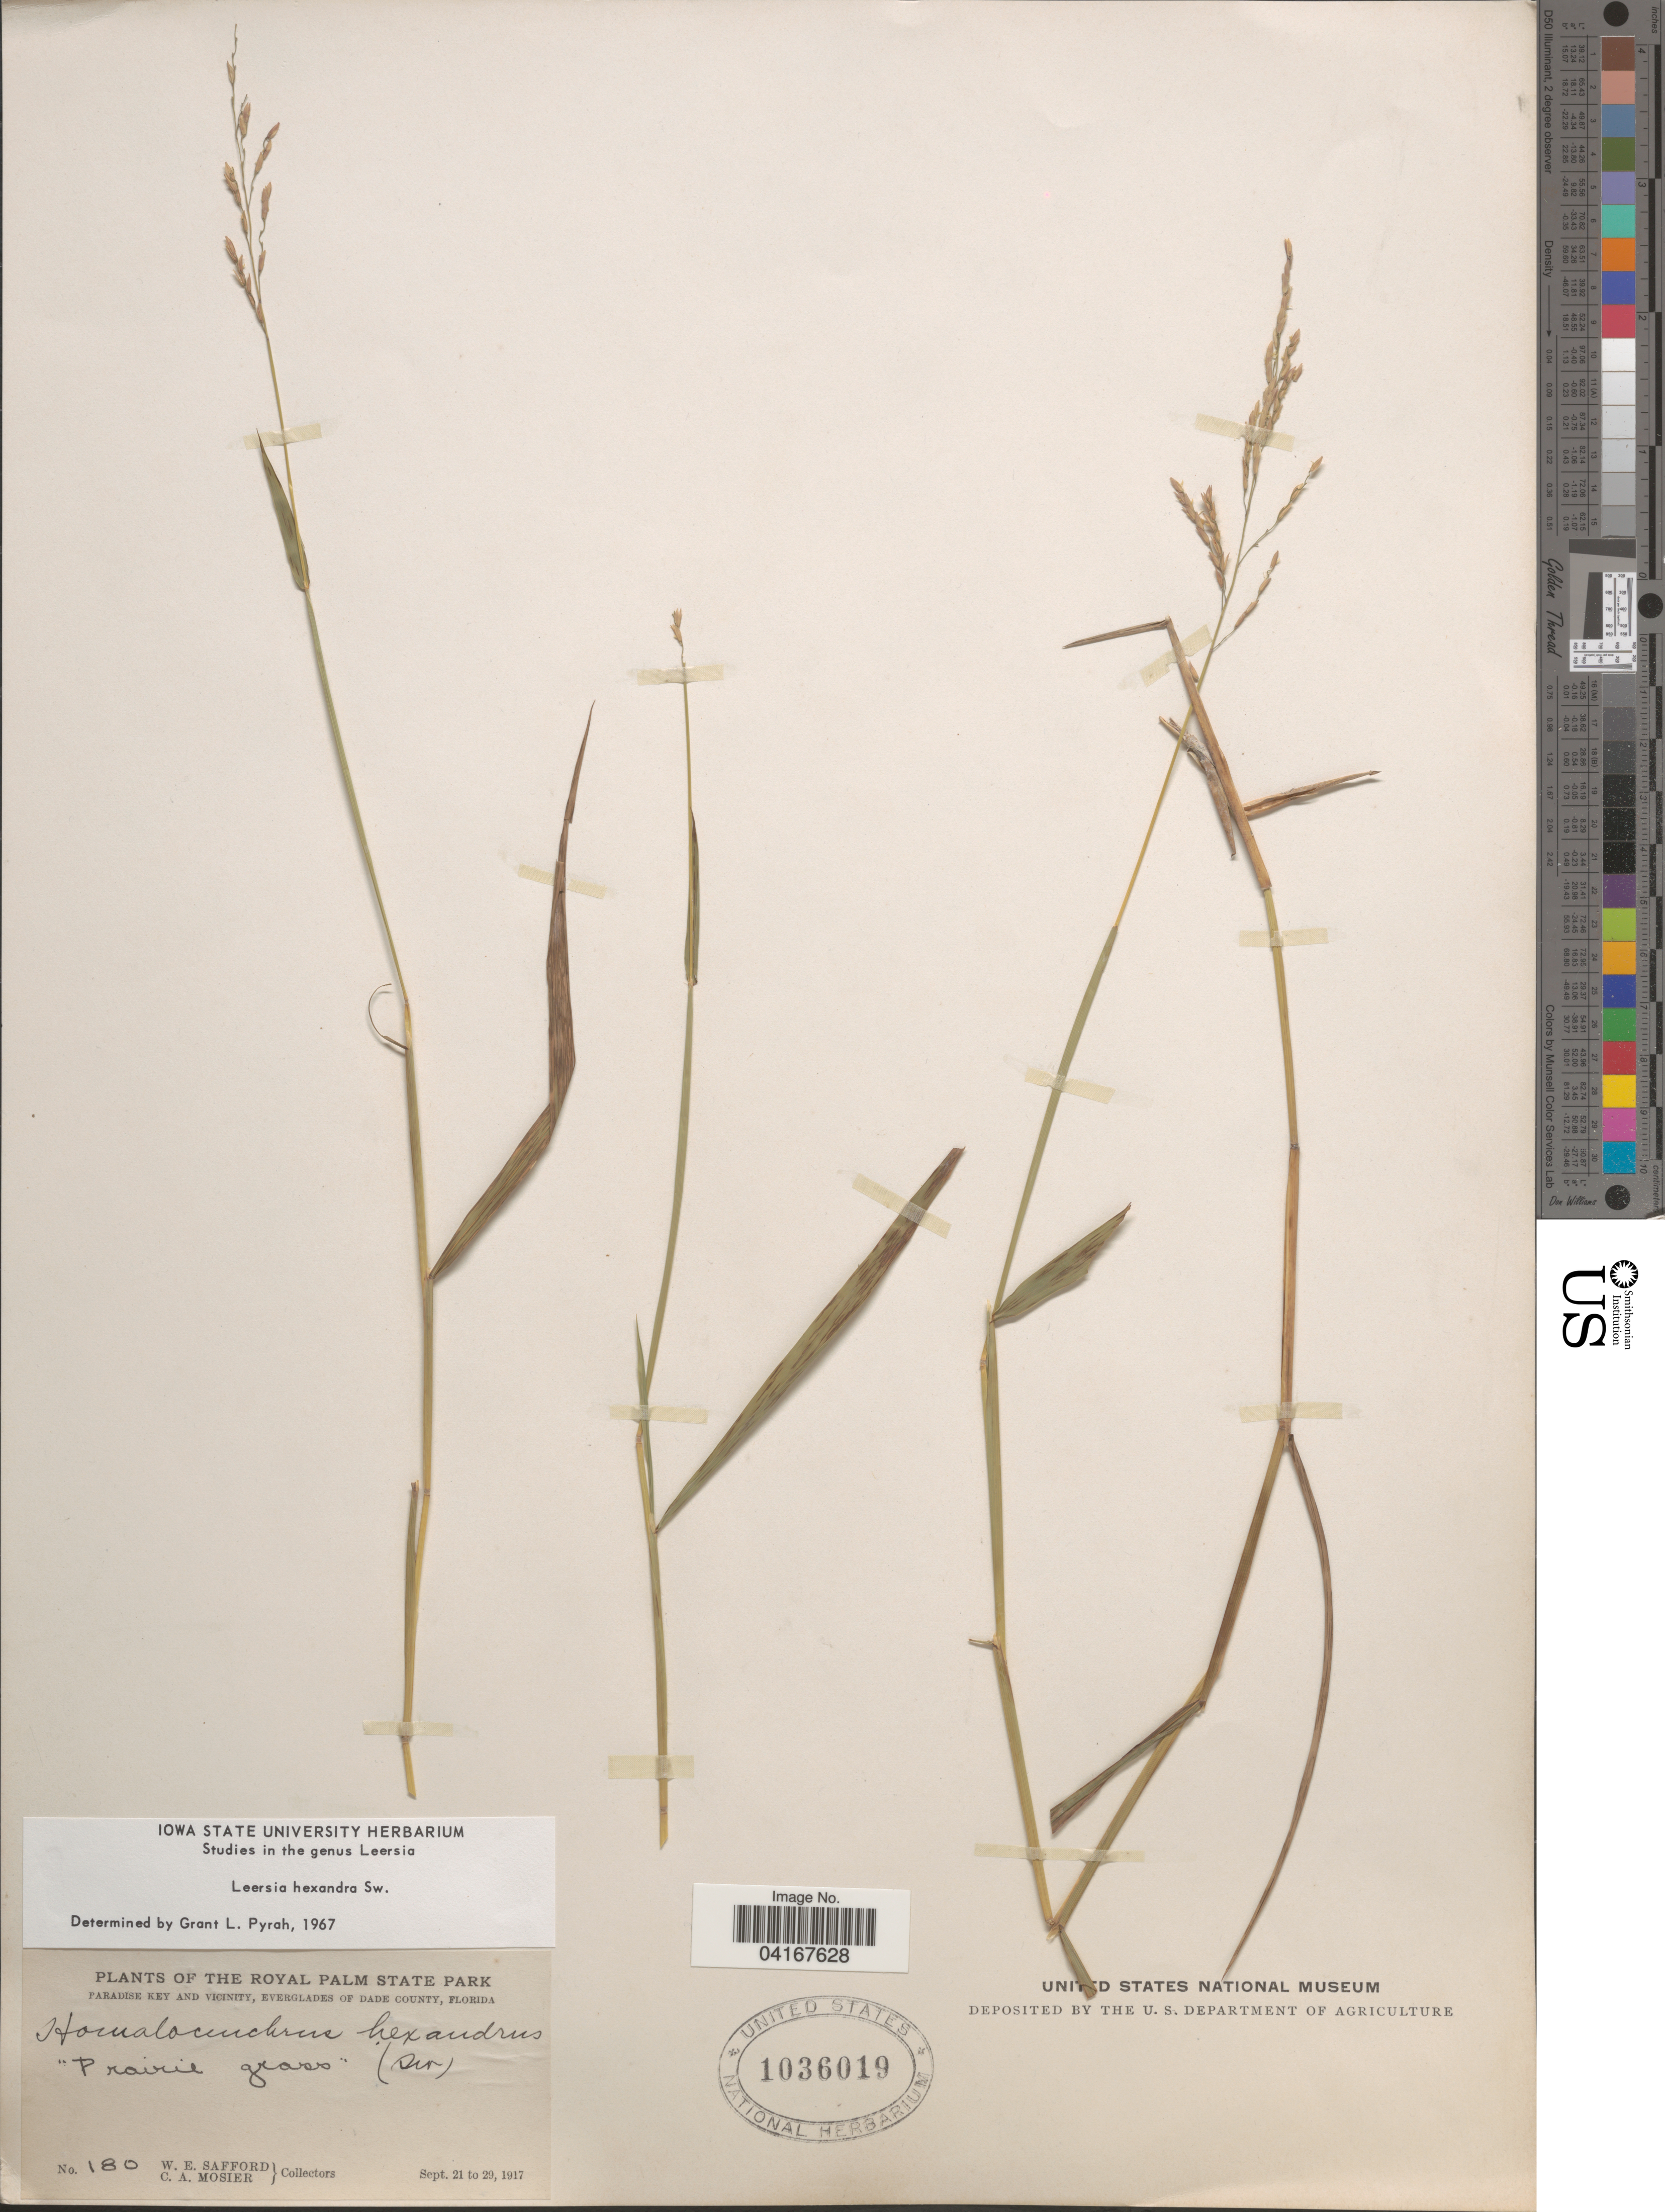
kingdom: Plantae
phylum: Tracheophyta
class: Liliopsida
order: Poales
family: Poaceae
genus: Leersia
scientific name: Leersia hexandra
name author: Sw.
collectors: W. E. Safford & C. A. Mosier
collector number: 180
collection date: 1917-09-21/1917-09-29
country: United States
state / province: Florida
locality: The Royal Palm State Park. Paradise Key and Vicinity, Everglades of Dade County.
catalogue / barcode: US 1036019